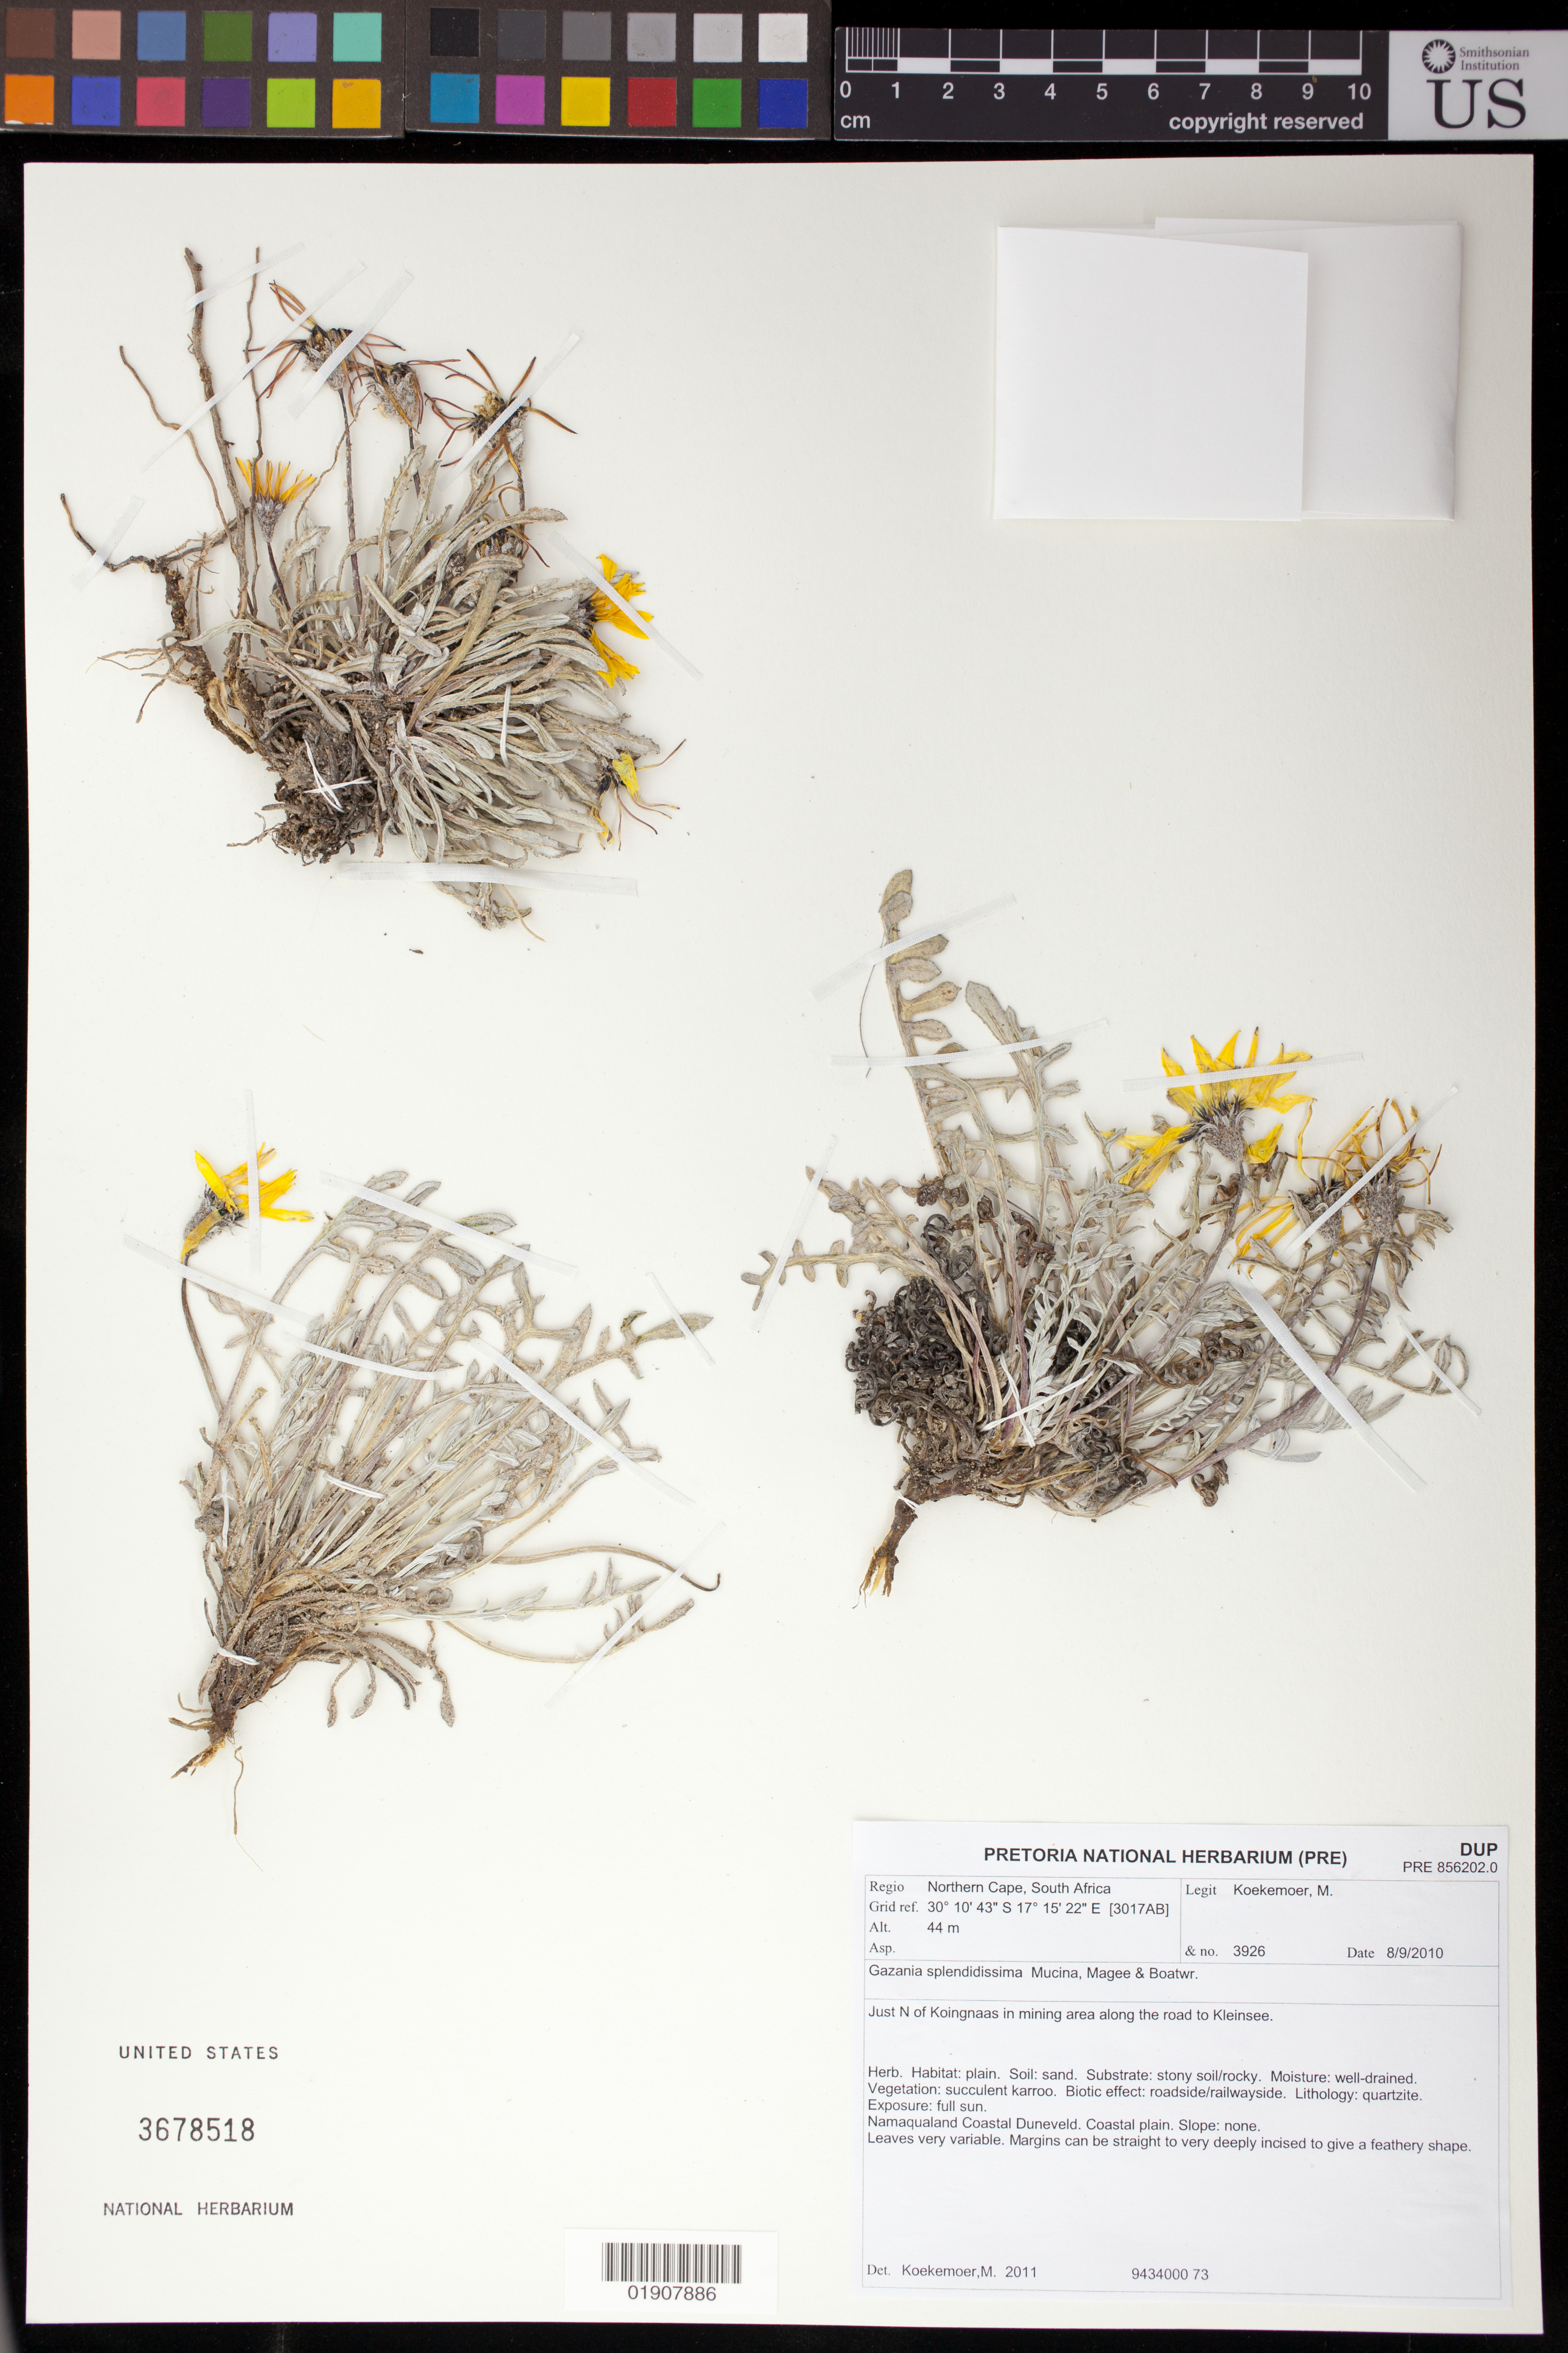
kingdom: Plantae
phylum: Tracheophyta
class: Magnoliopsida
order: Asterales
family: Asteraceae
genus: Gazania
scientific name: Gazania splendidissima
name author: Mucina et al.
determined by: Koekemoer, M.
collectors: M. Koekemoer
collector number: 3926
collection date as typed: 8/9/2010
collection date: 2010-09-08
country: South Africa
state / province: Northern Cape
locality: Just N of Koingnaas in mining area along the road to Kleinsee.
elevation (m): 44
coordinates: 30 10 43 S, 17 15 22 E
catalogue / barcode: US 3678518